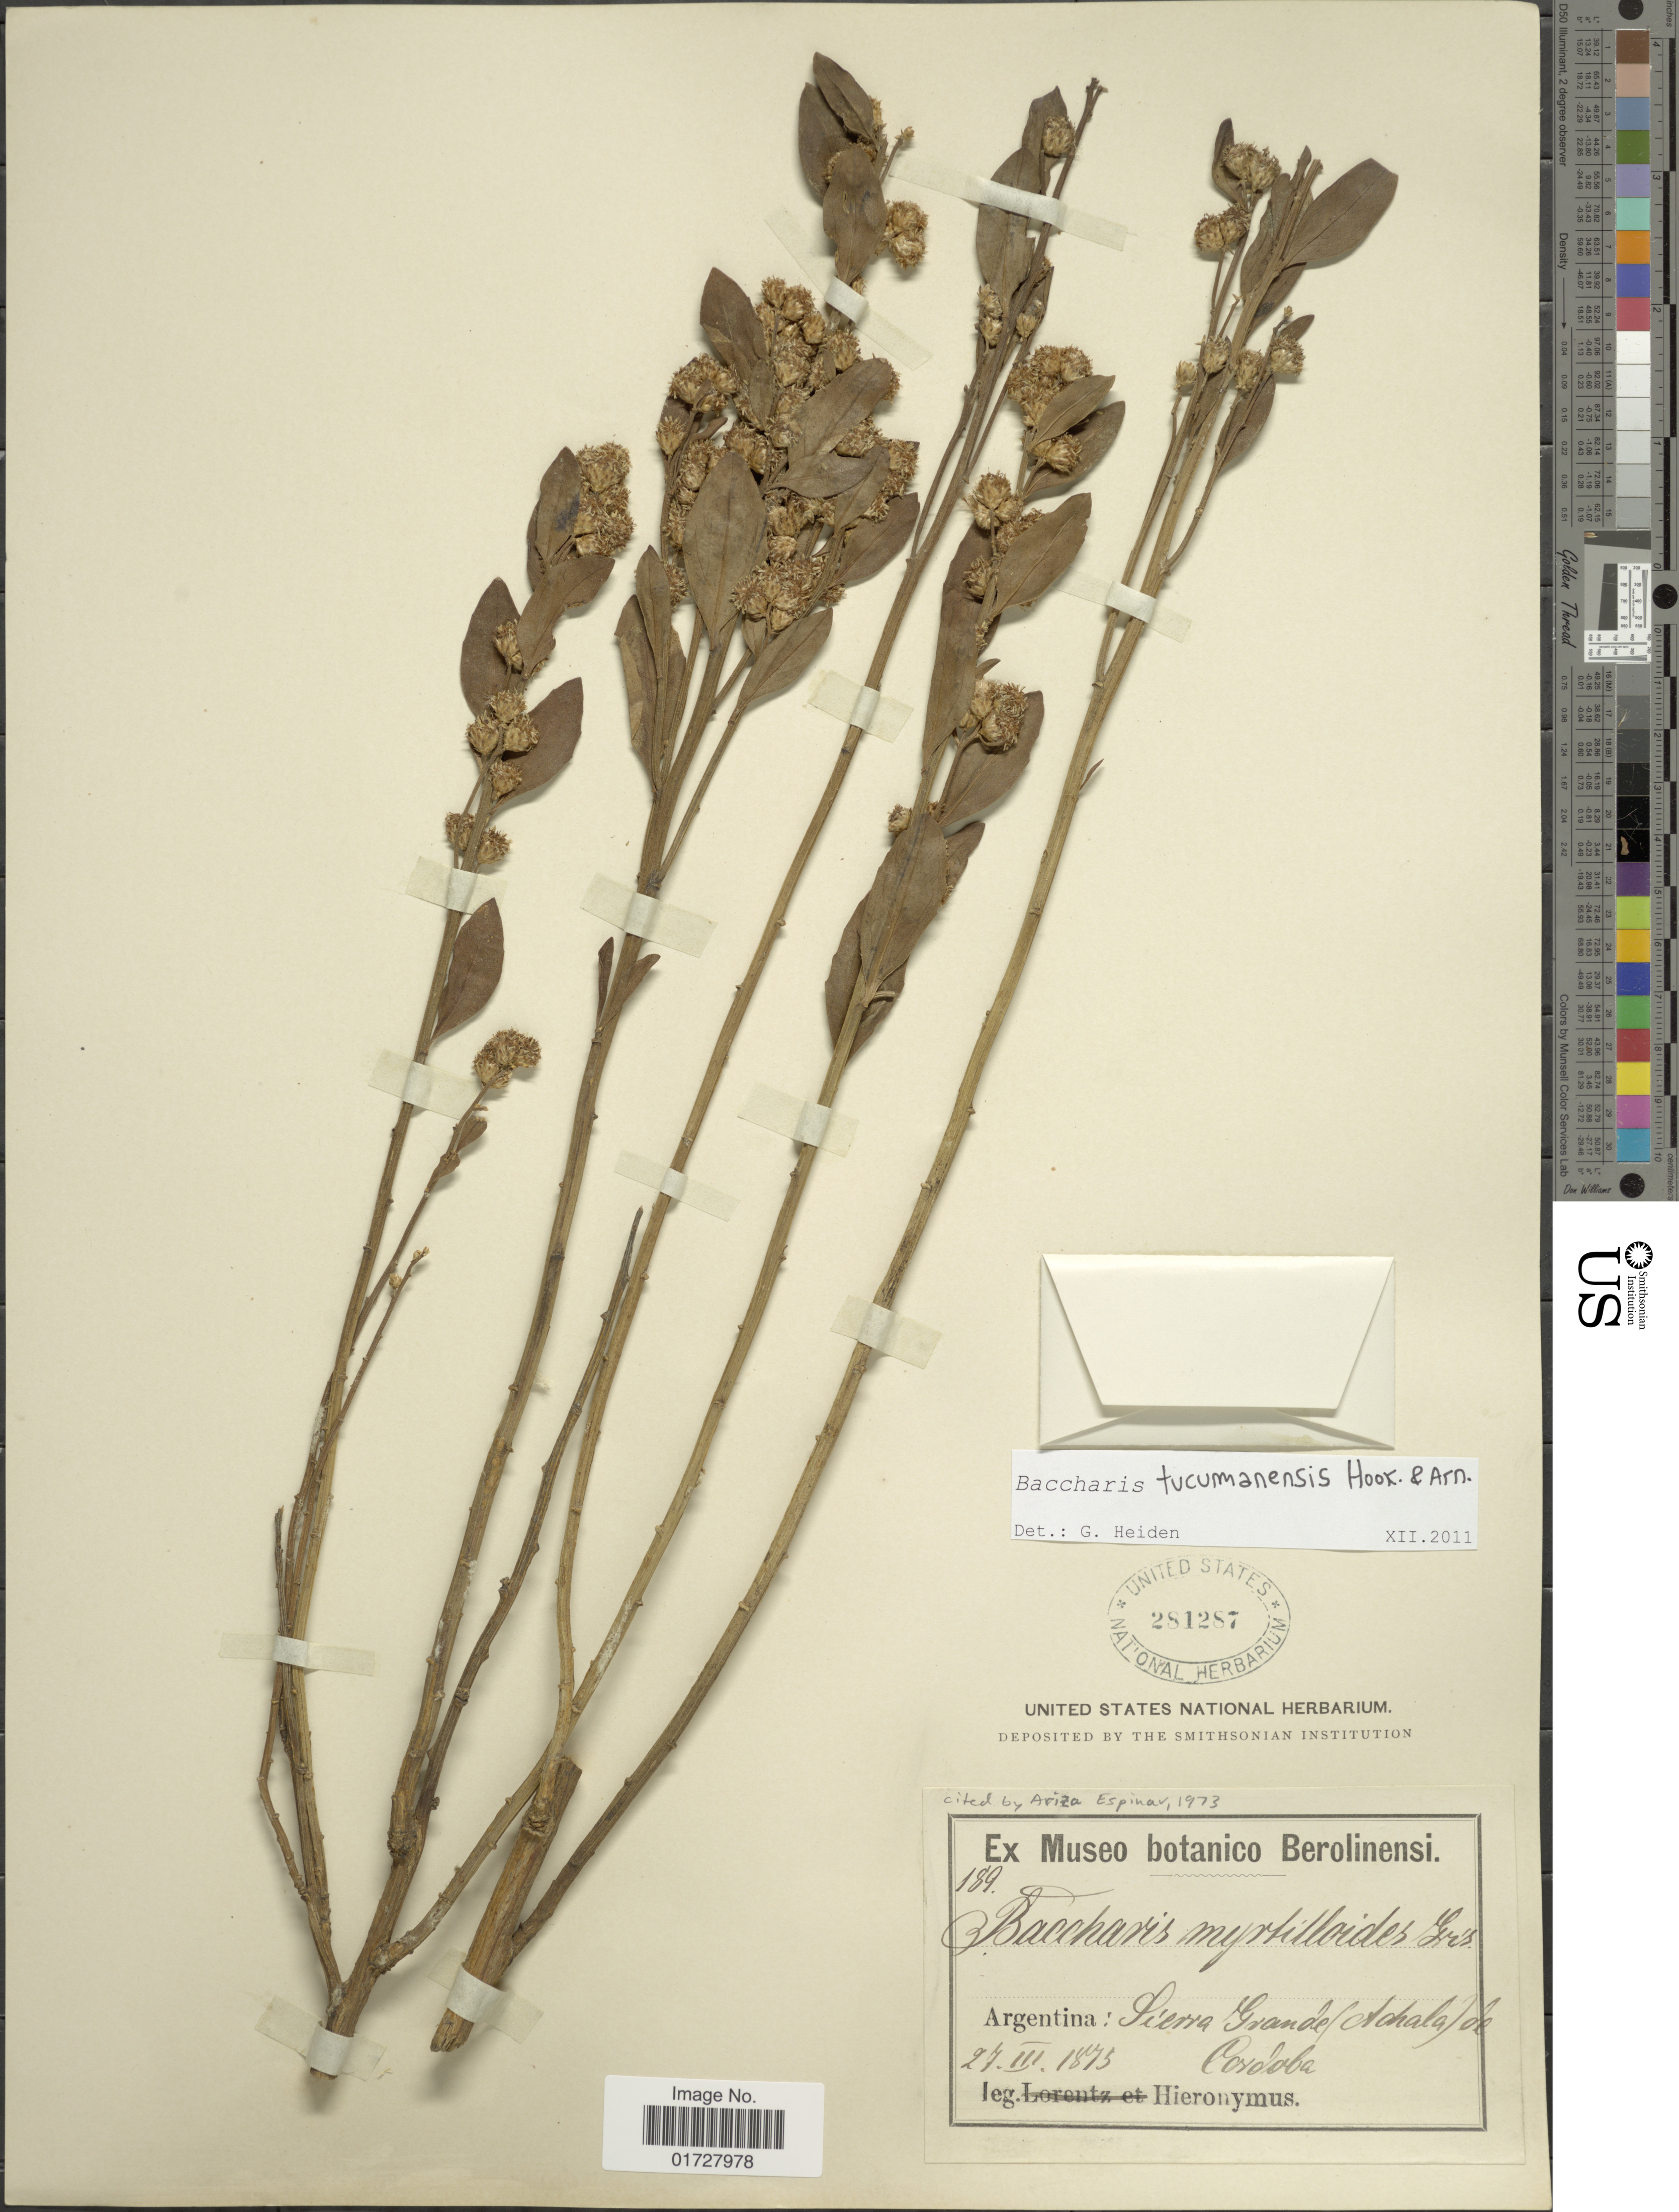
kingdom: Plantae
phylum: Tracheophyta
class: Magnoliopsida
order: Asterales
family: Asteraceae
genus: Baccharis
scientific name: Baccharis tucumanensis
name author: Hook. & Arn.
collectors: -. Hieronymus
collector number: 189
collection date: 1875-03-27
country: Argentina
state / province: Cordoba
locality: Sierra Grande (Achala) de Cordoba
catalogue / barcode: US 281287